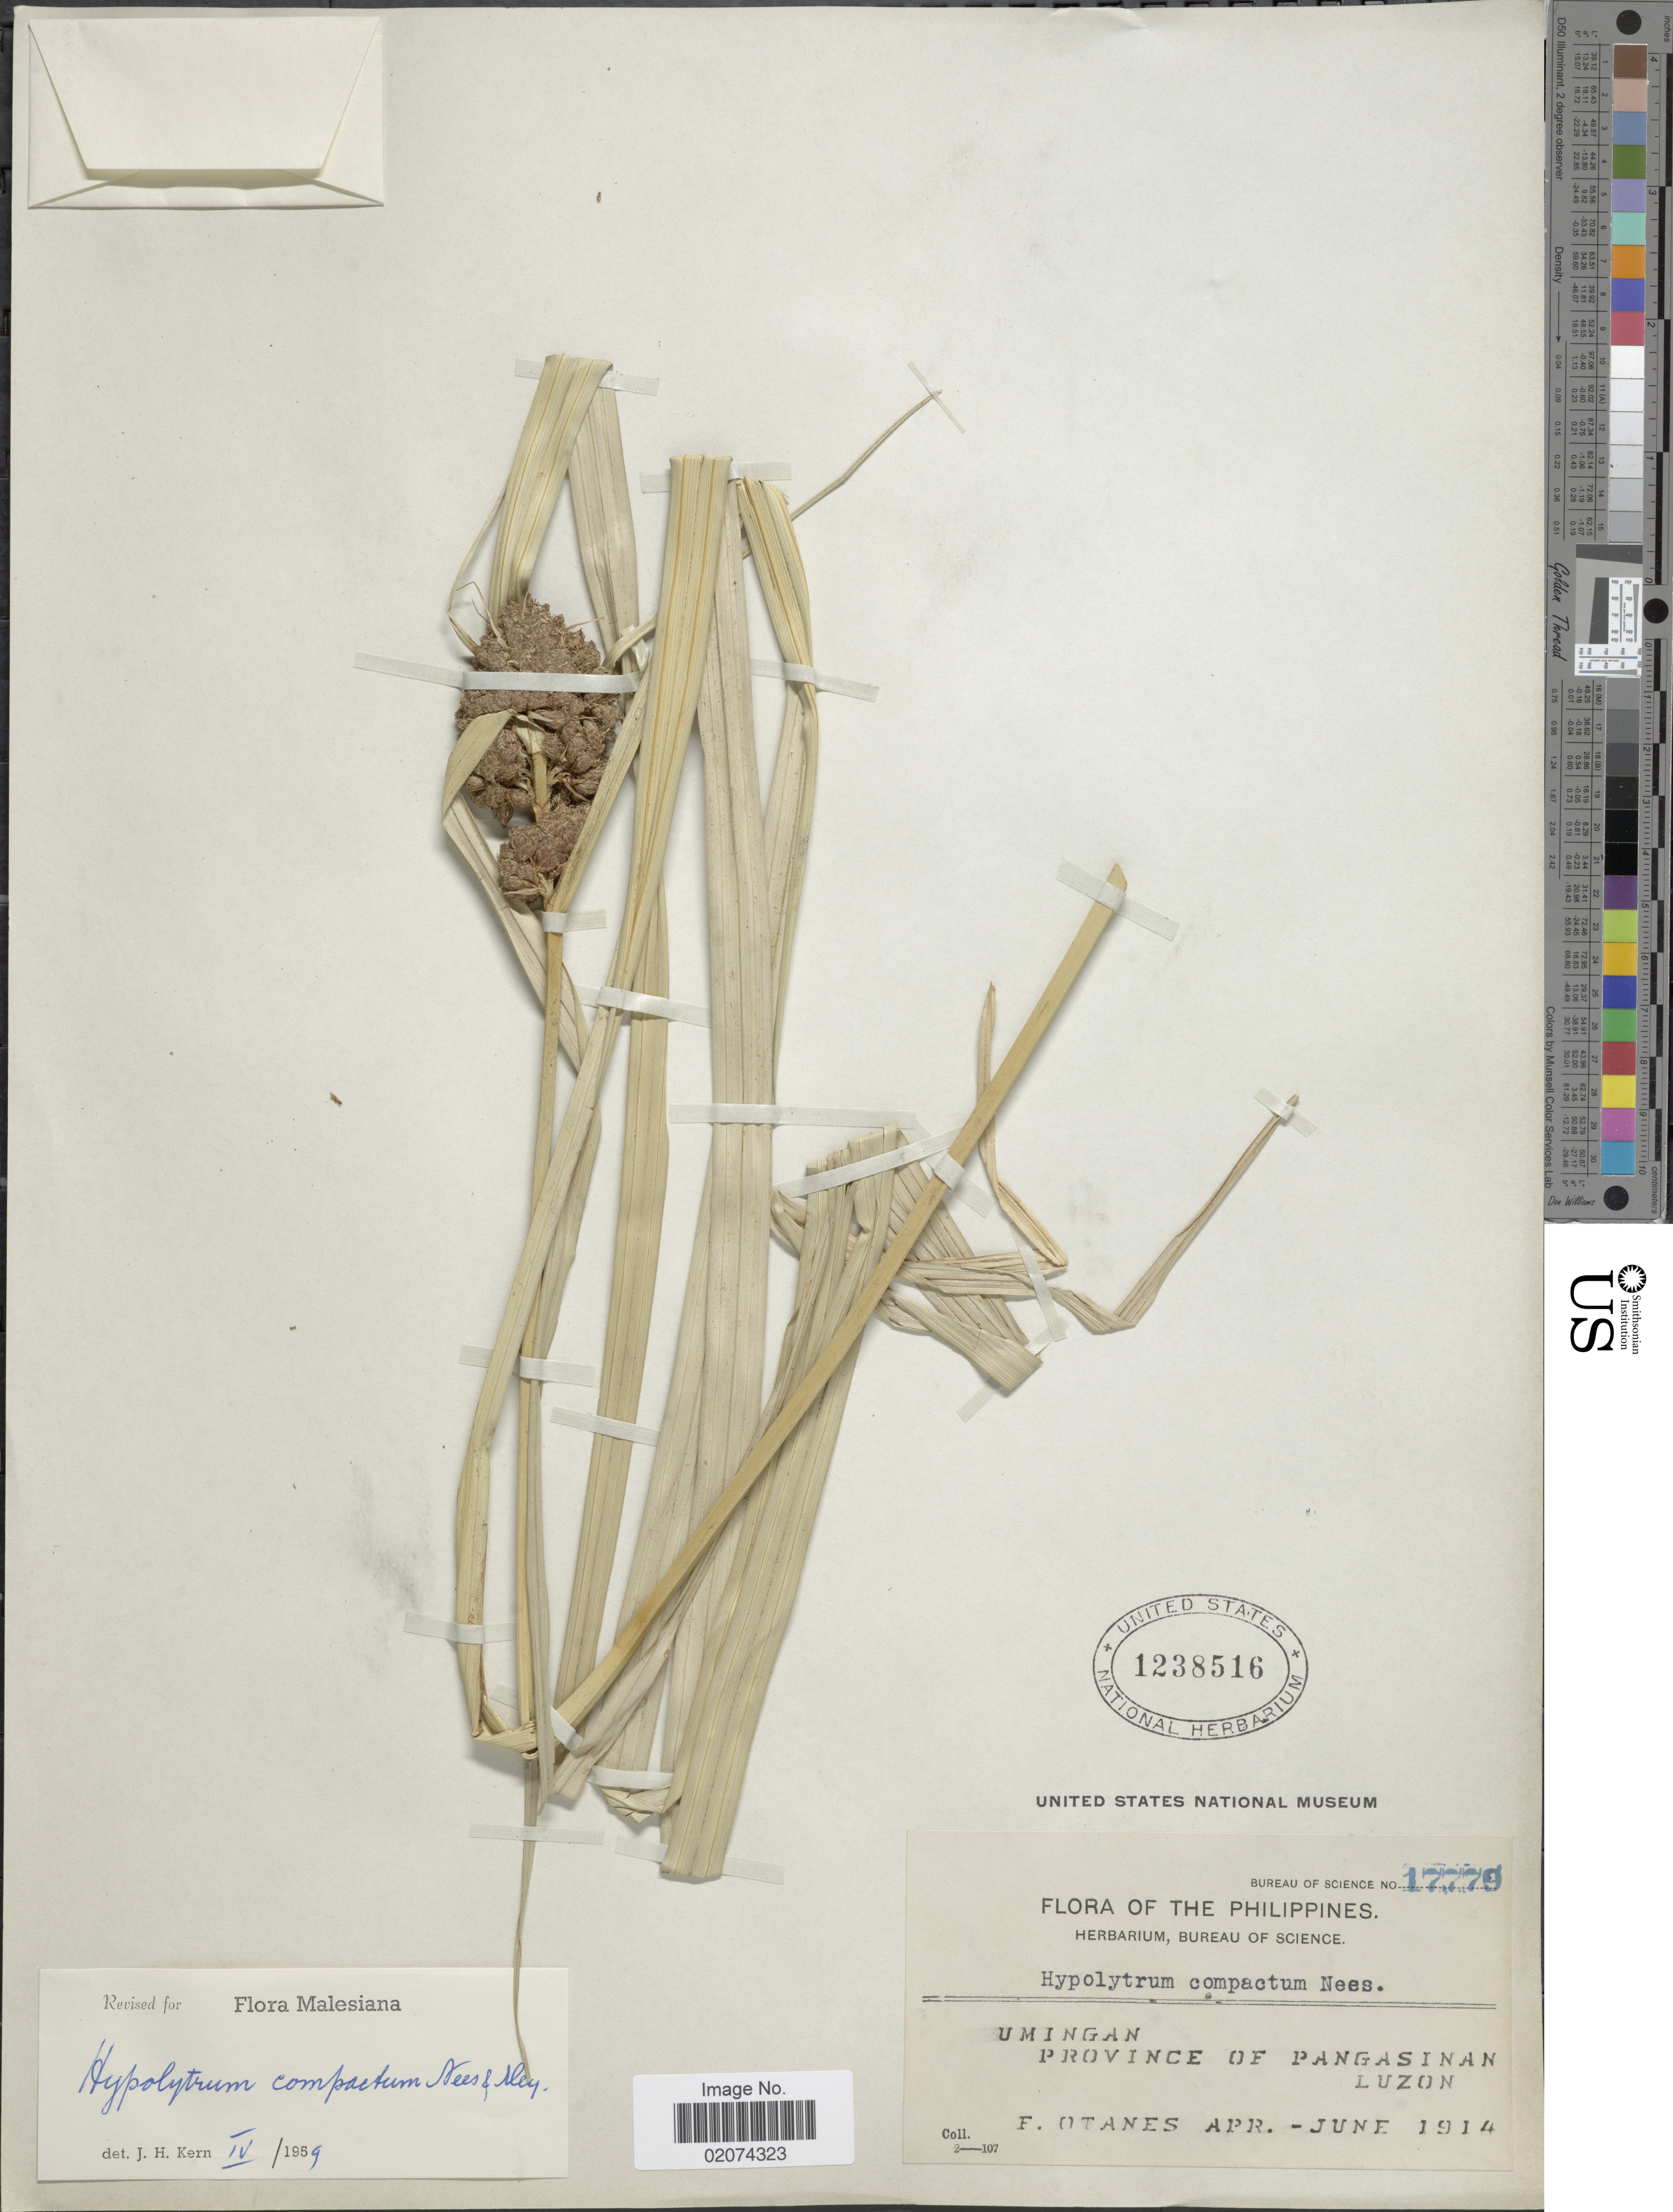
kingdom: Plantae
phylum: Tracheophyta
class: Liliopsida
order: Poales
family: Cyperaceae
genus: Hypolytrum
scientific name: Hypolytrum compactum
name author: Nees & Meyen ex Kunth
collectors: F. Q. Otanes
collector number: bureau of Science 17779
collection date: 1914-04/1914-06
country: Philippines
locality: Umingan, Province of Pangasinan, Luzon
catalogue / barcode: US 1238516